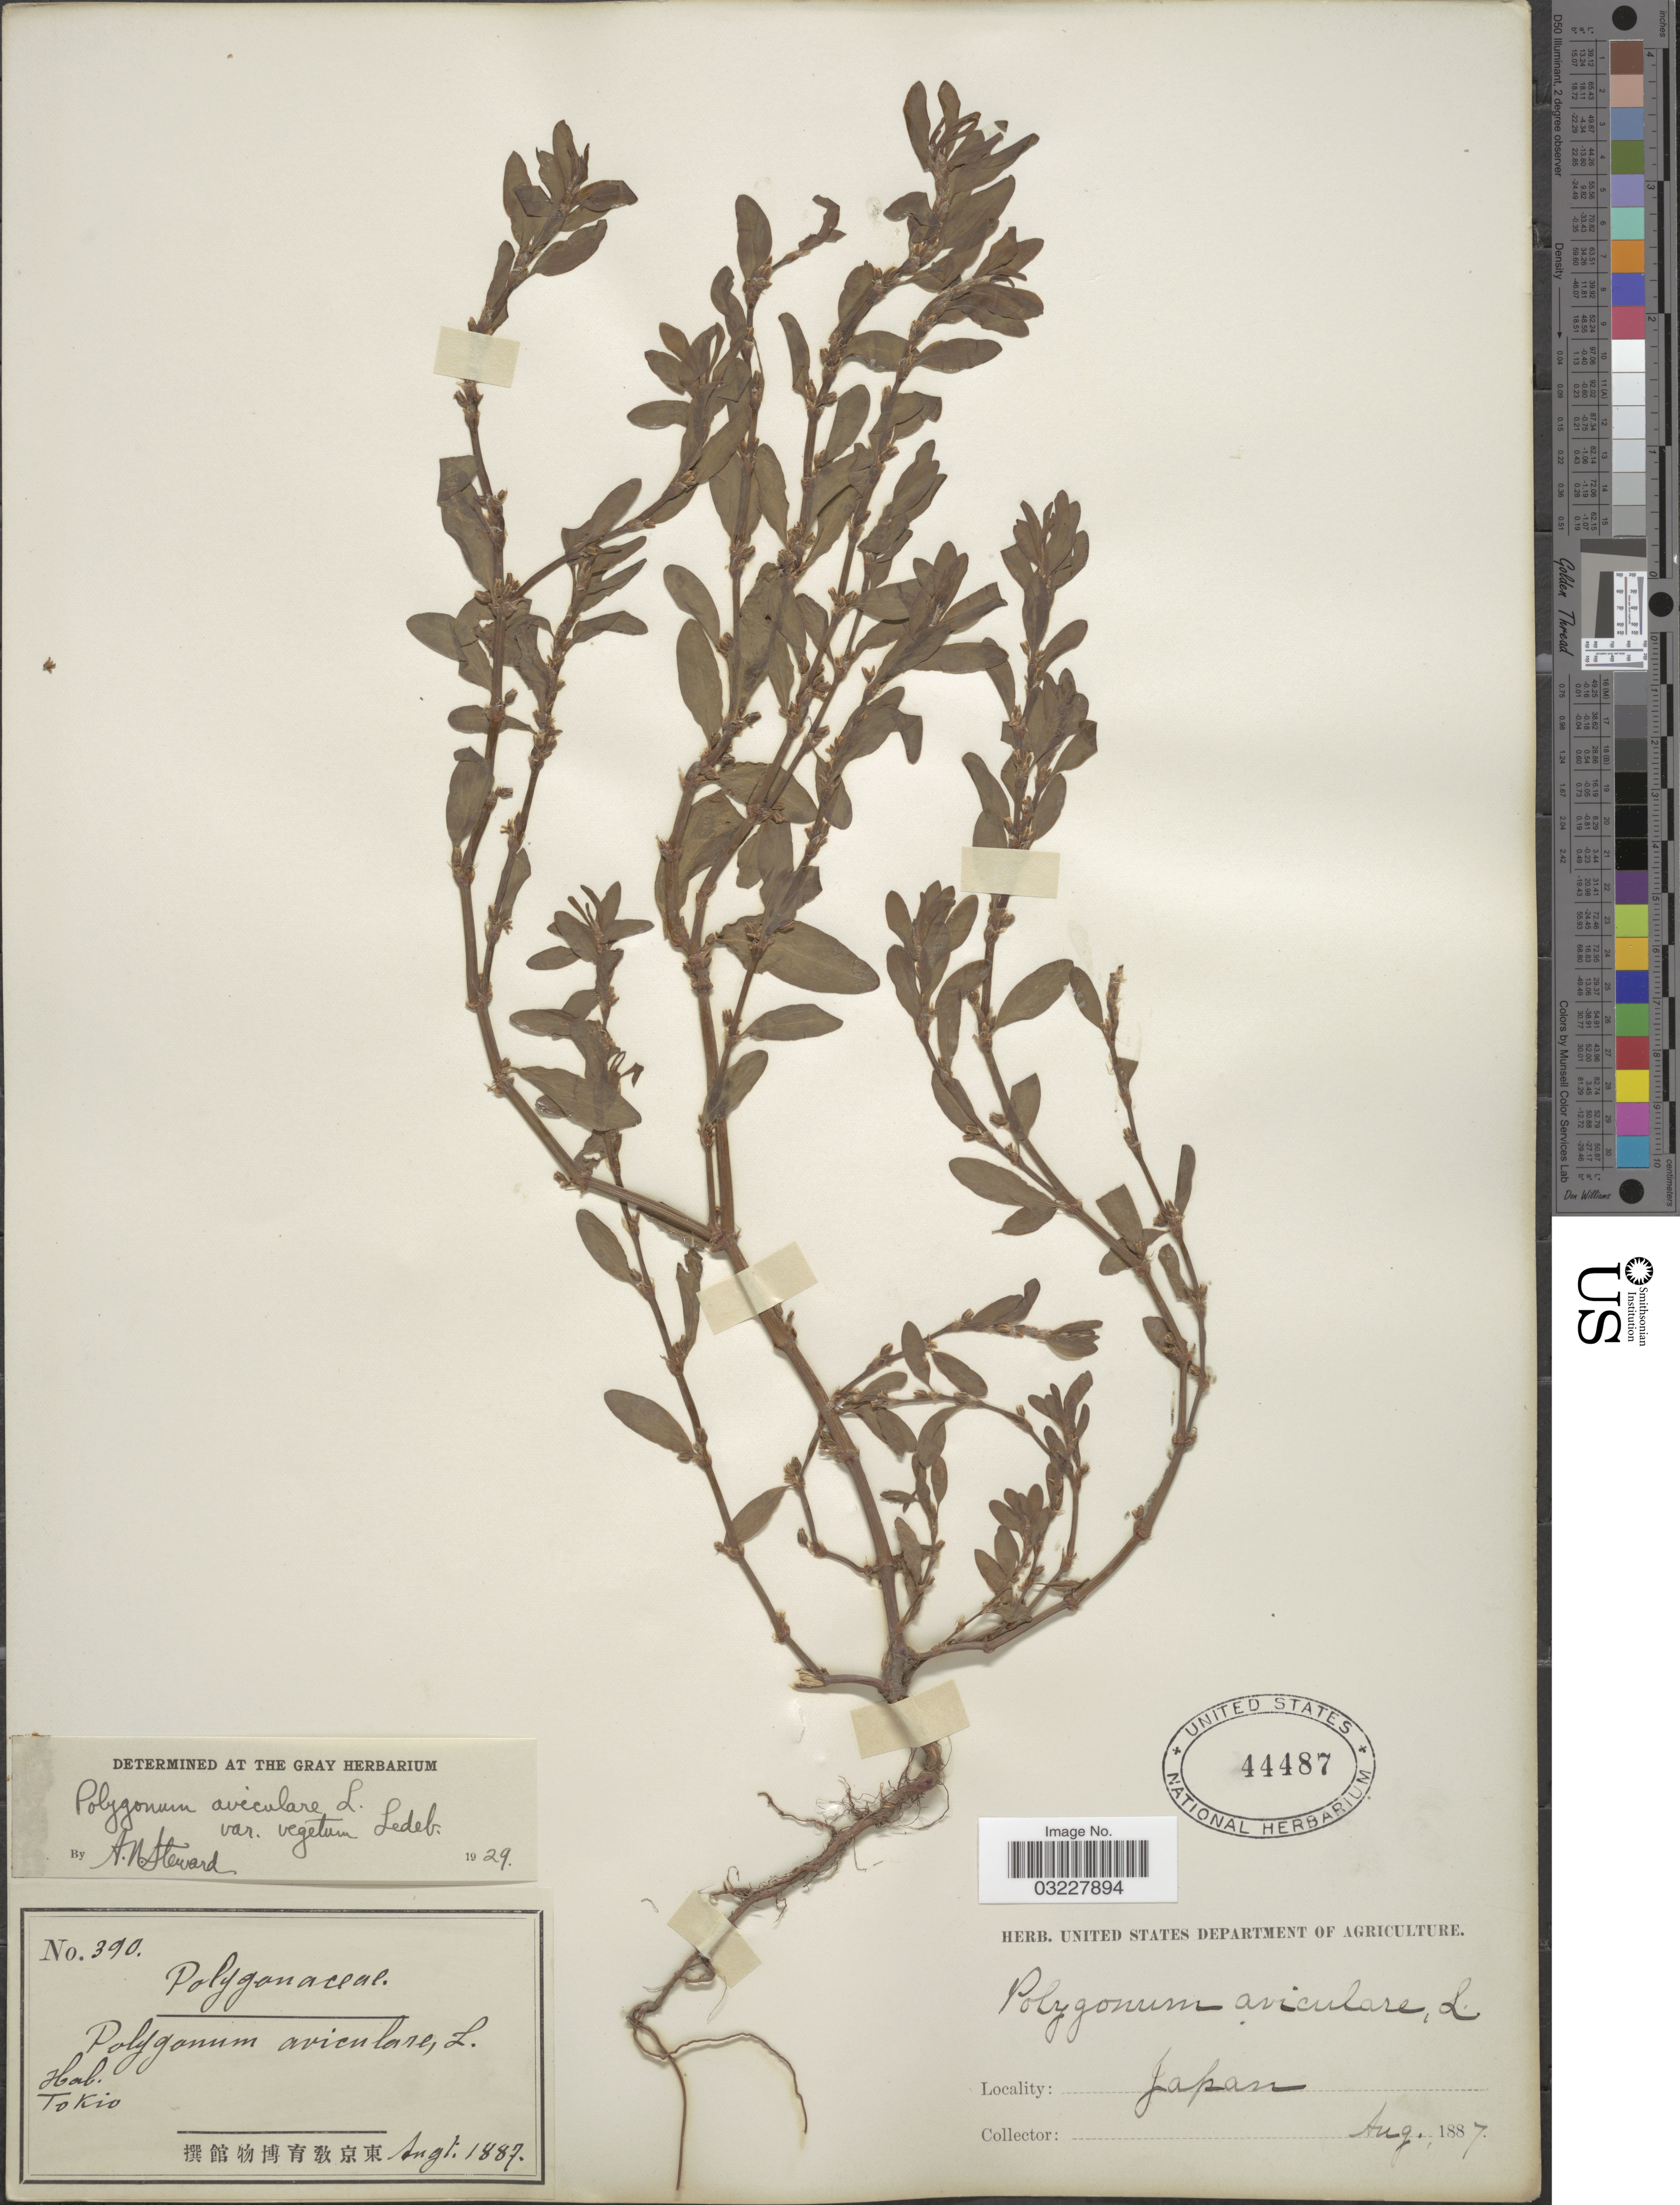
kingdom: Plantae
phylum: Tracheophyta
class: Magnoliopsida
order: Caryophyllales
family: Polygonaceae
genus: Polygonum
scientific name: Polygonum aviculare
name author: L.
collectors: Facchini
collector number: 390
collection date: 1887-08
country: Japan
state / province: Tokyo, Federal City of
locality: Tokio.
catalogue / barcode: US 44487